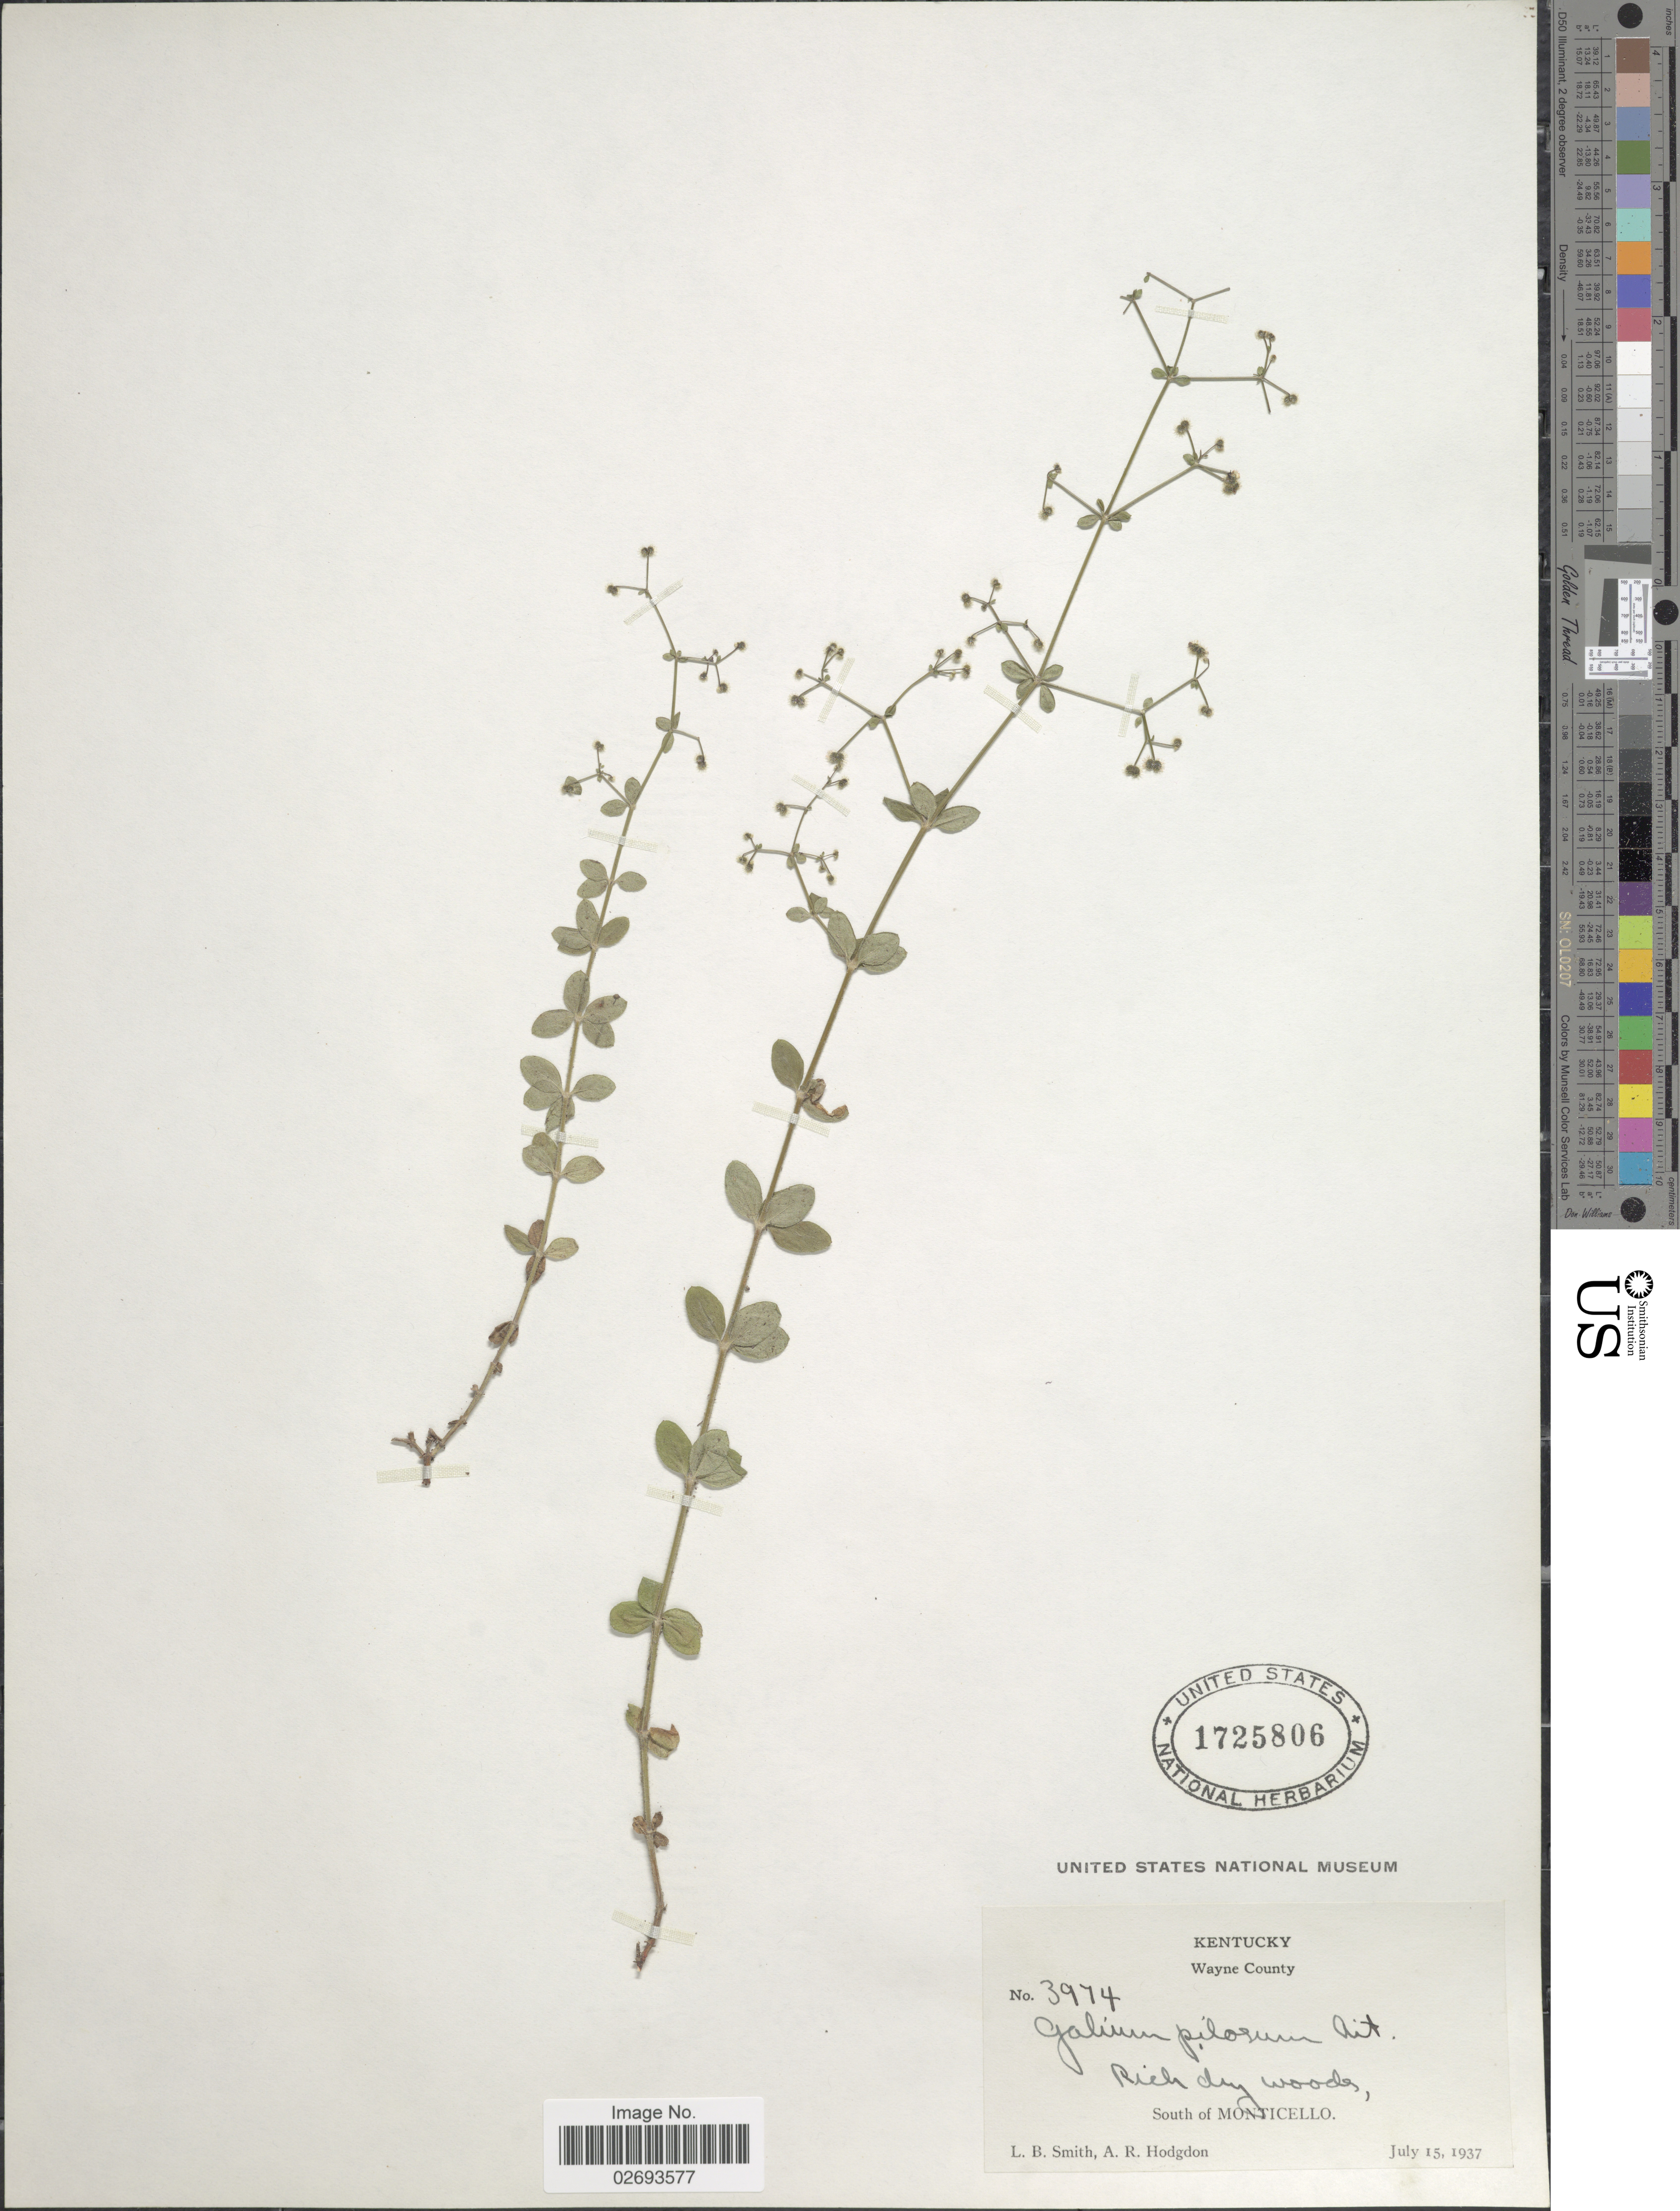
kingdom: Plantae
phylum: Tracheophyta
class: Magnoliopsida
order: Gentianales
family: Rubiaceae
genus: Galium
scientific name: Galium pilosum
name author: Aiton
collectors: L. Smith & A. R. Hodgdon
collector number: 3974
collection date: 1937-07-15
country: United States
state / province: Kentucky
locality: Wayne County, South of Monticello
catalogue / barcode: US 1725806